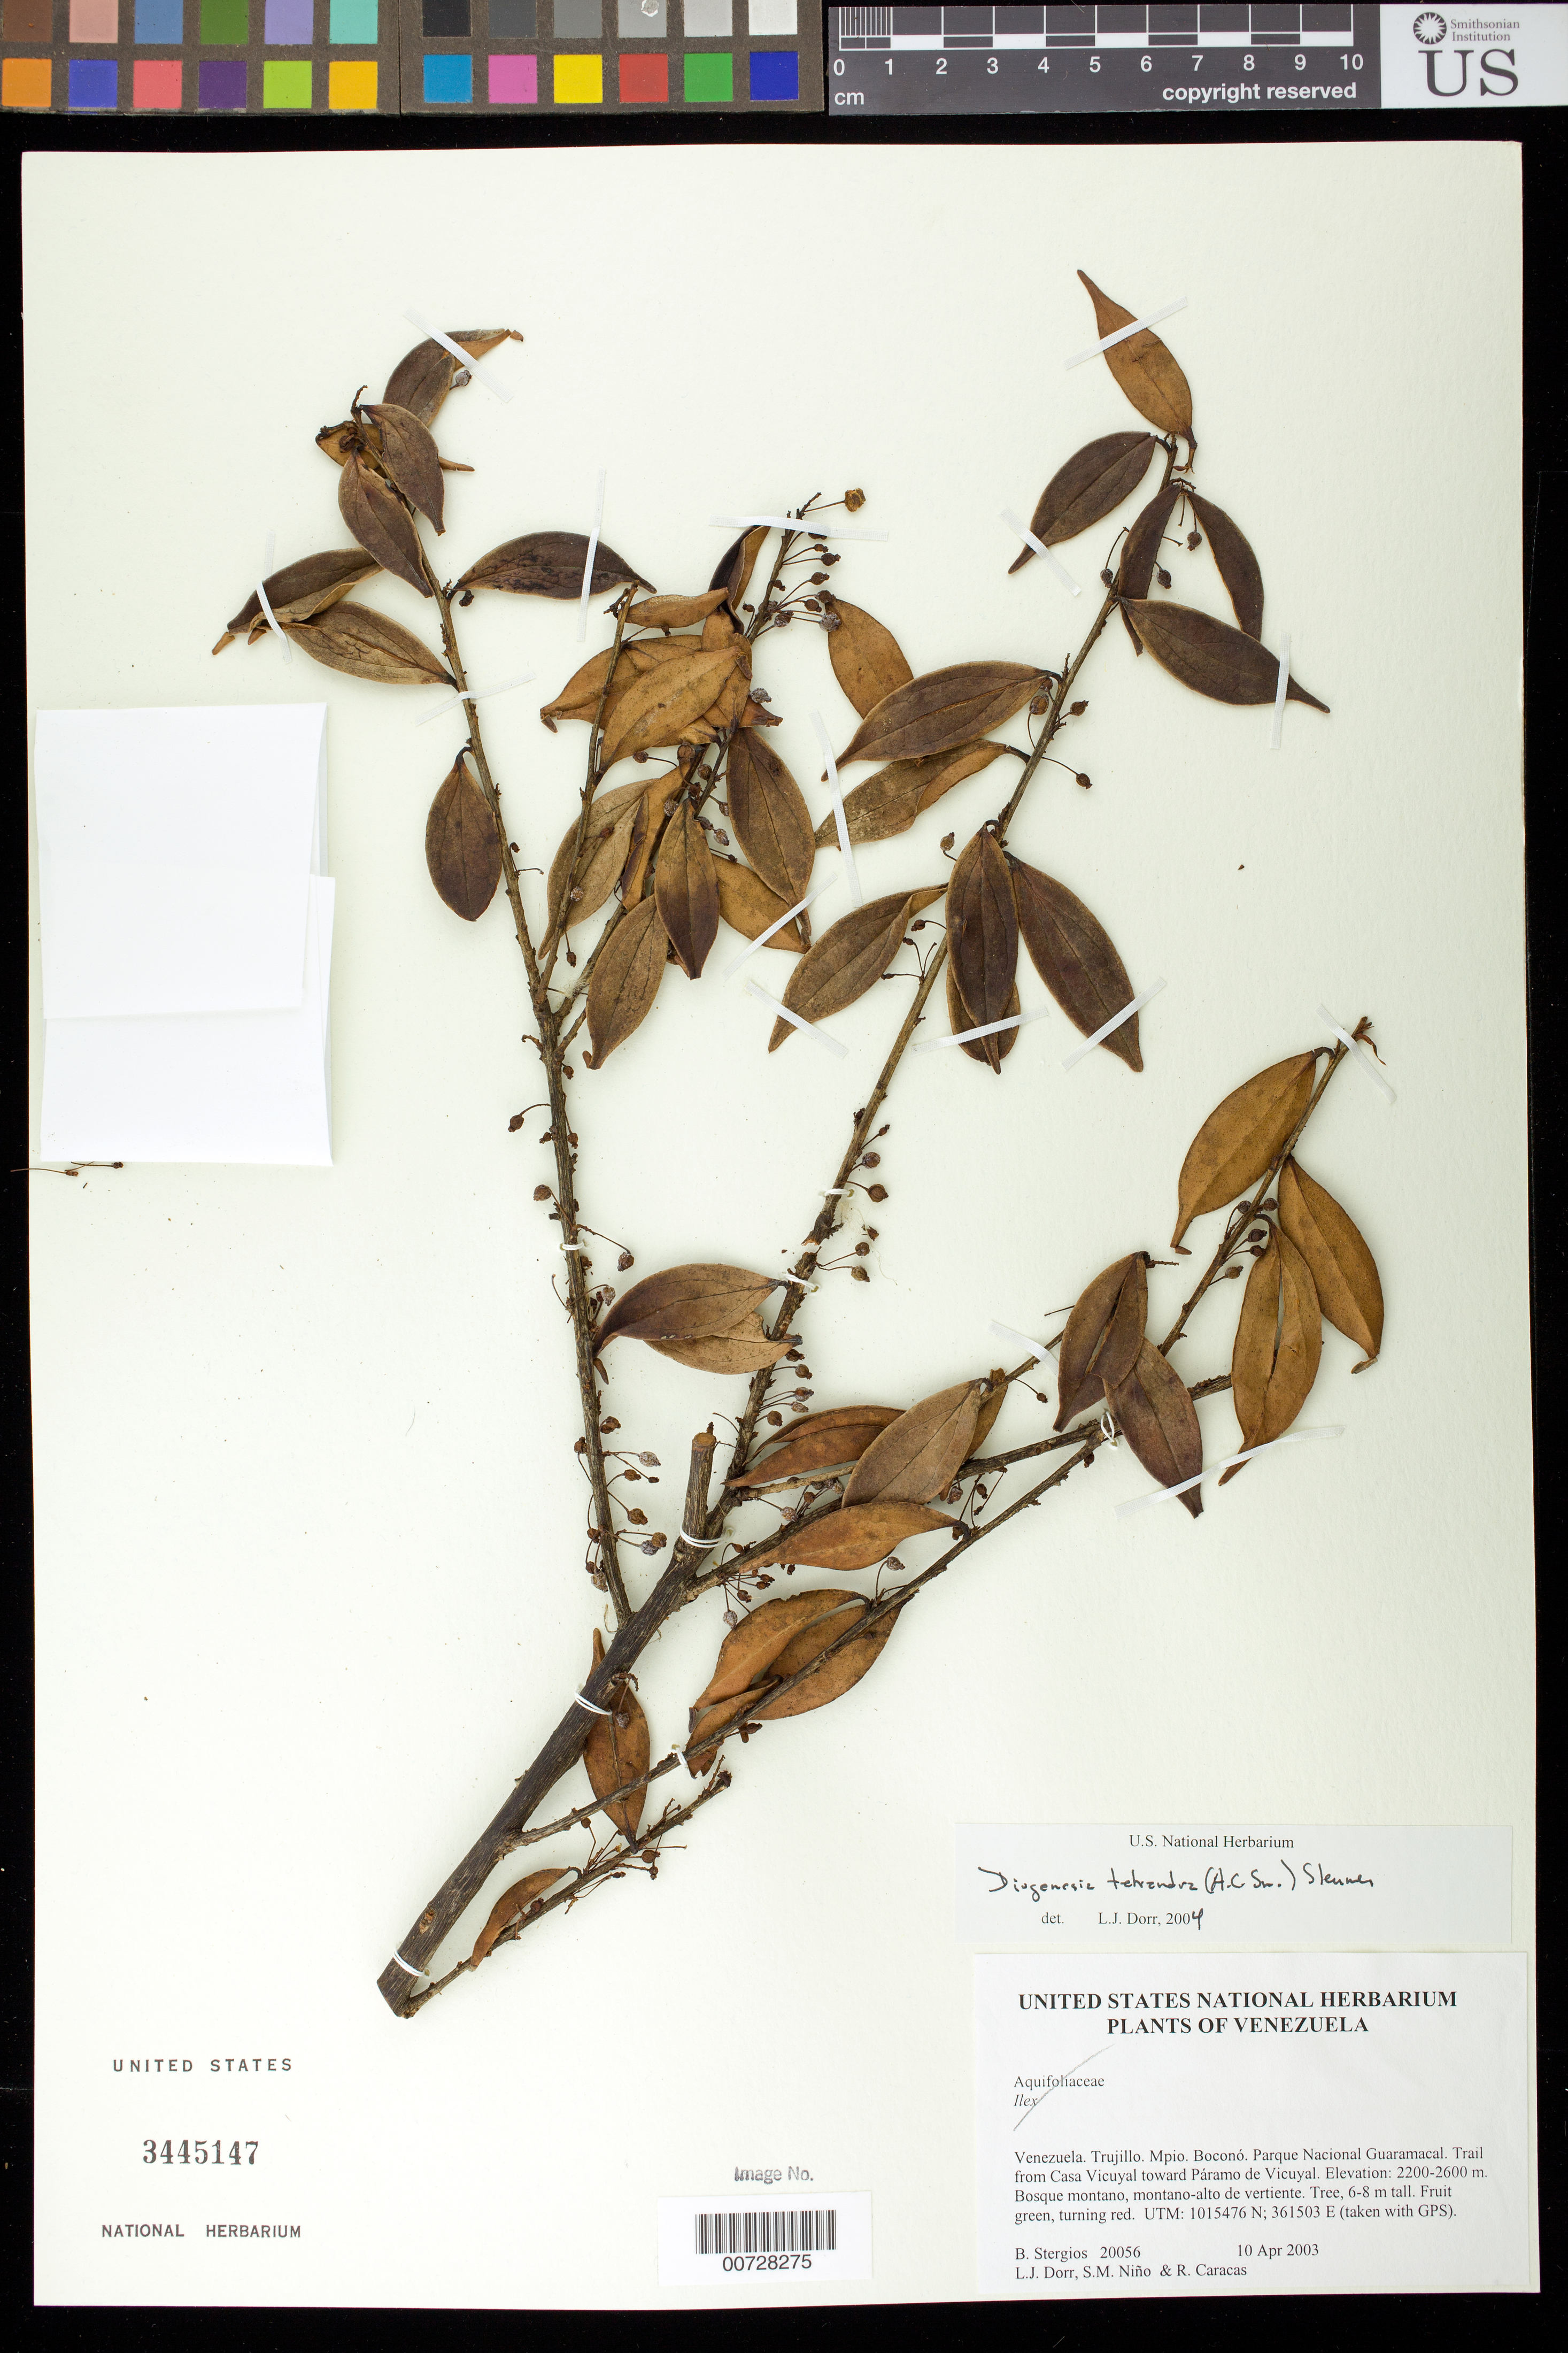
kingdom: Plantae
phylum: Tracheophyta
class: Magnoliopsida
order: Ericales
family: Ericaceae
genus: Diogenesia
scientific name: Diogenesia tetrandra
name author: (A.C. Sm.) Sleumer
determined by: Dorr, L. J., (BOT), Smithsonian Institution - National Museum of Natural History (UNITED STATES)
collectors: B. G. Stergios, L. J. Dorr, S. M. Niño & R. Caracas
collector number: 20056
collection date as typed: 10 Apr 2003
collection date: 2003-04-10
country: Venezuela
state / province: Trujillo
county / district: Boconó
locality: Parque Nacional Guaramacal. Trail from Casa Vicuyal toward Páramo de Vicuyal.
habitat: Bosque montano, montano-alto de vertiente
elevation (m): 2200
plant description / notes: CTES, F, NY, PORT, US, VEN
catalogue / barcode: US 3445147